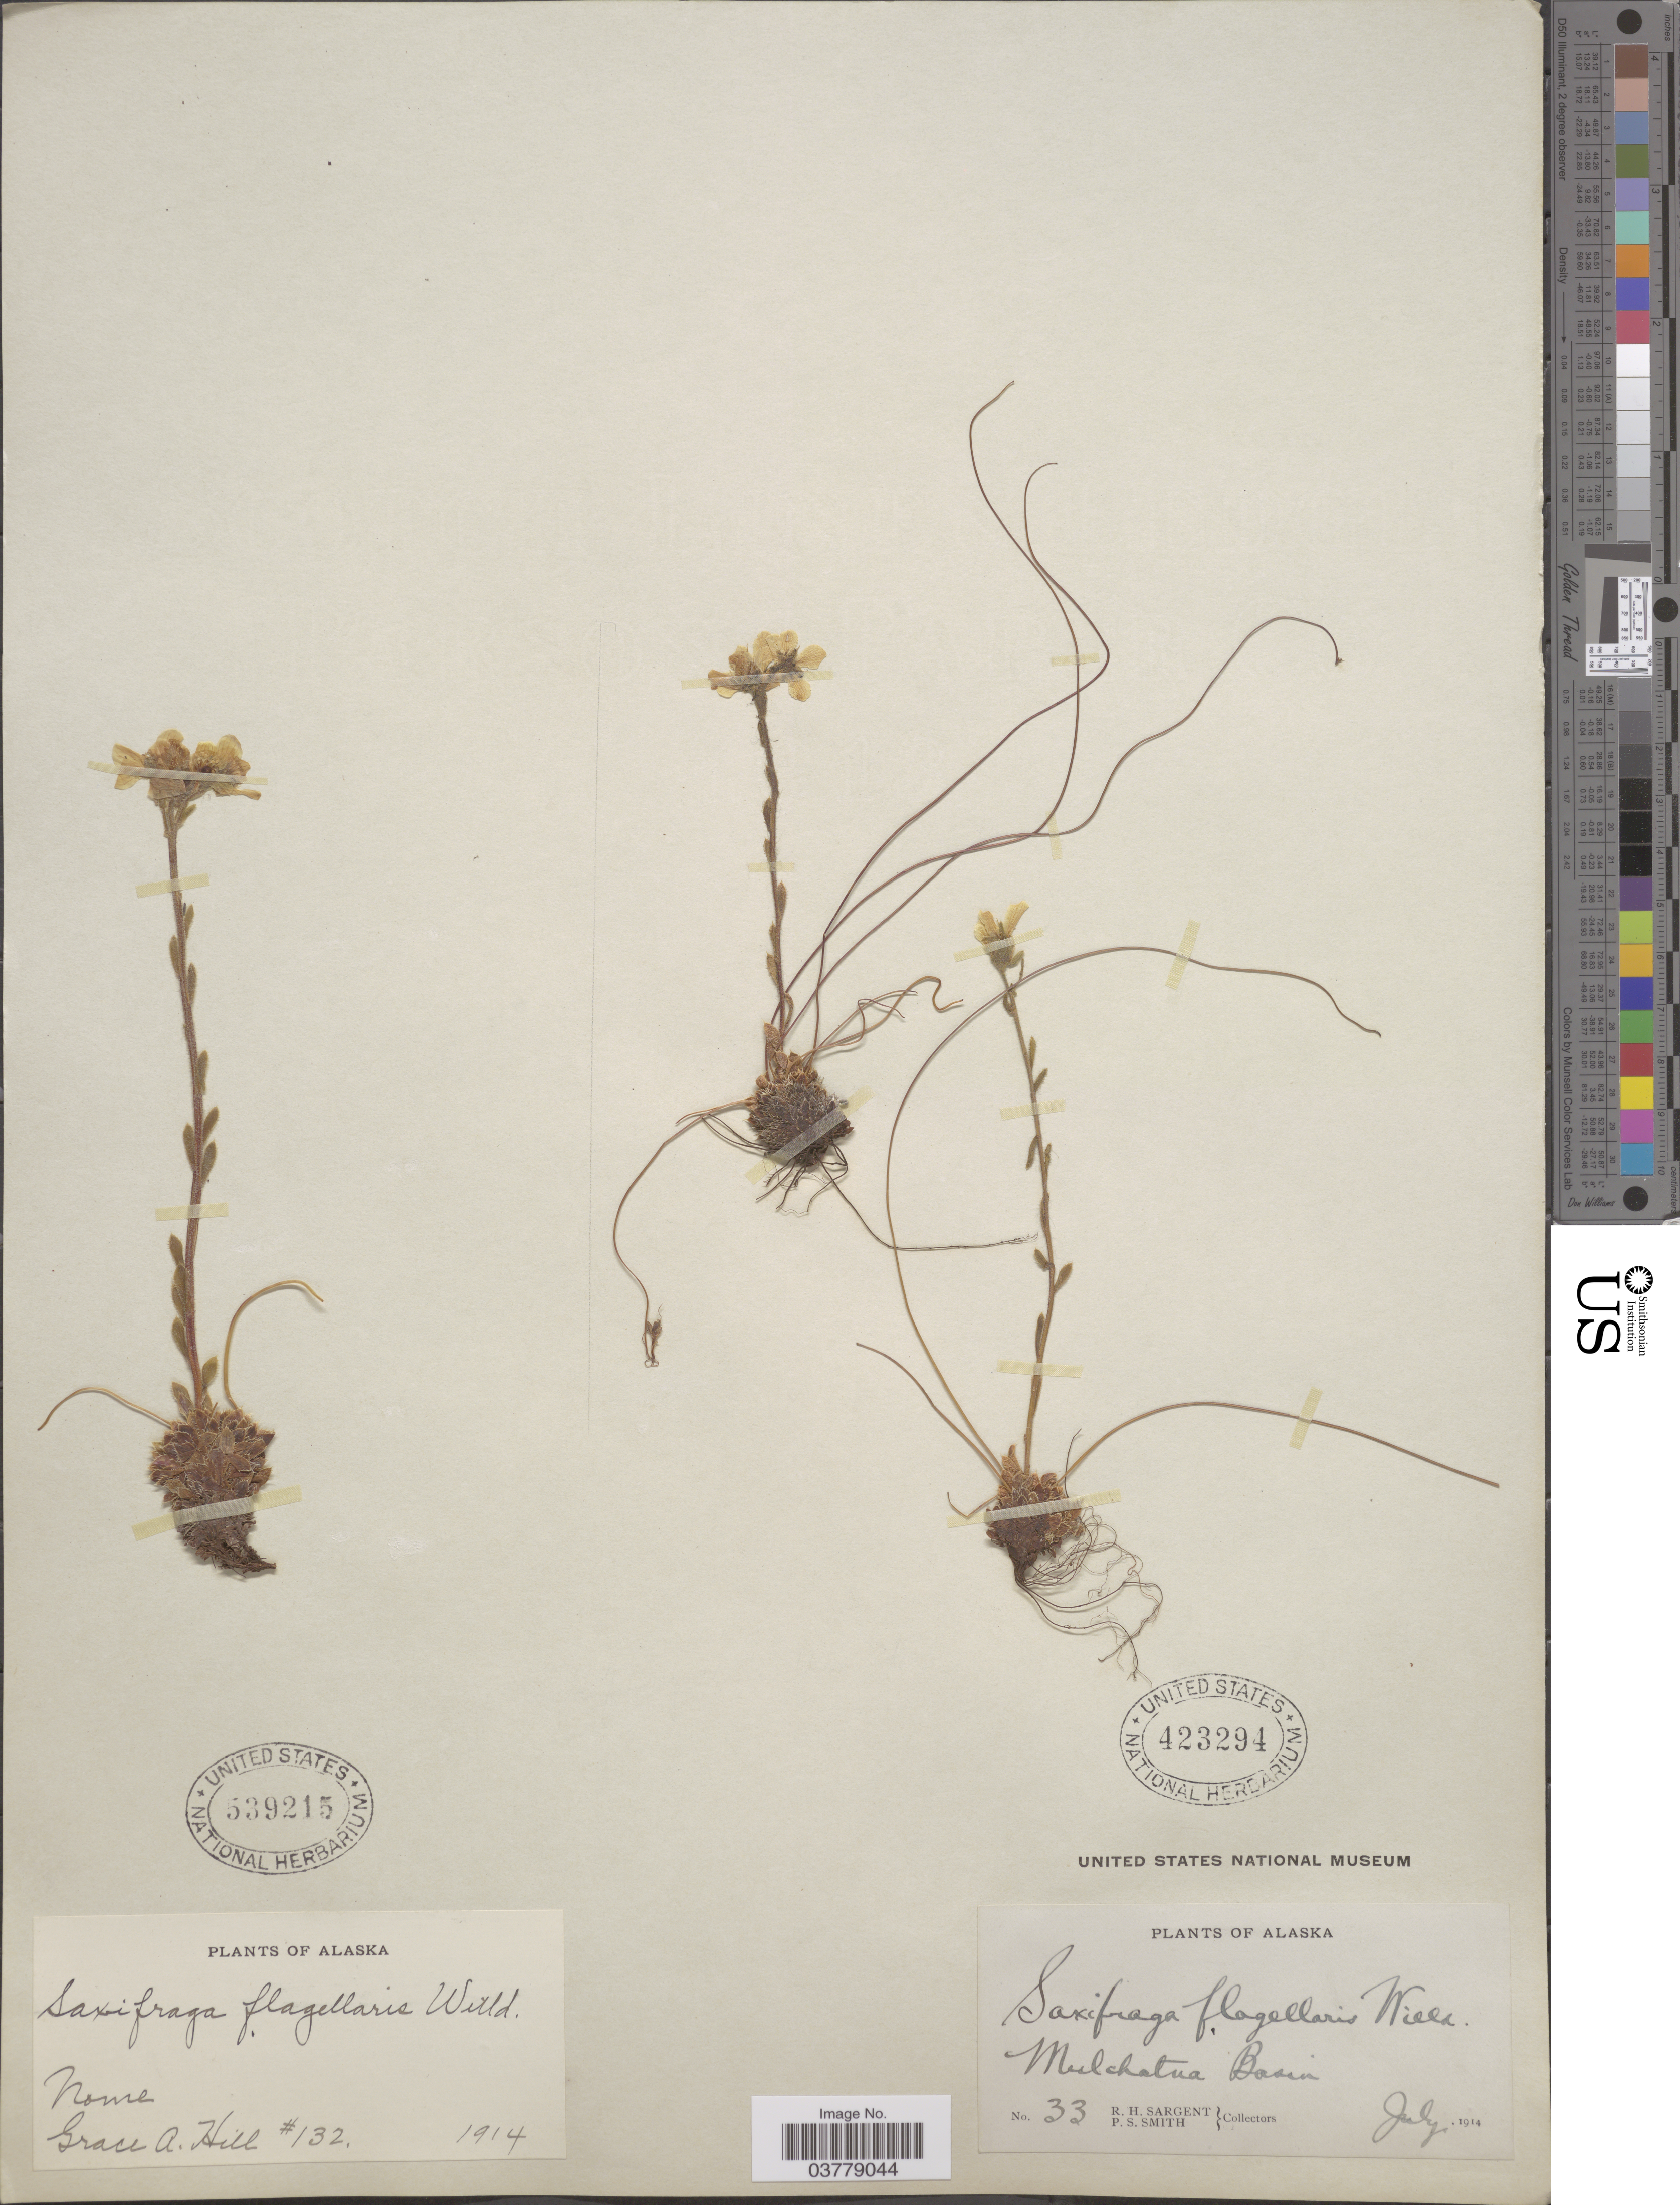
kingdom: Plantae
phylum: Tracheophyta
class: Magnoliopsida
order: Saxifragales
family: Saxifragaceae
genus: Saxifraga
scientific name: Saxifraga flagellaris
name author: Willd. ex Sternb.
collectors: R. Sargent & P. Smith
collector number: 33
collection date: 1914-07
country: United States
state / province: Alaska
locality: Mulchatna Basin.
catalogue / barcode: US 423294-2